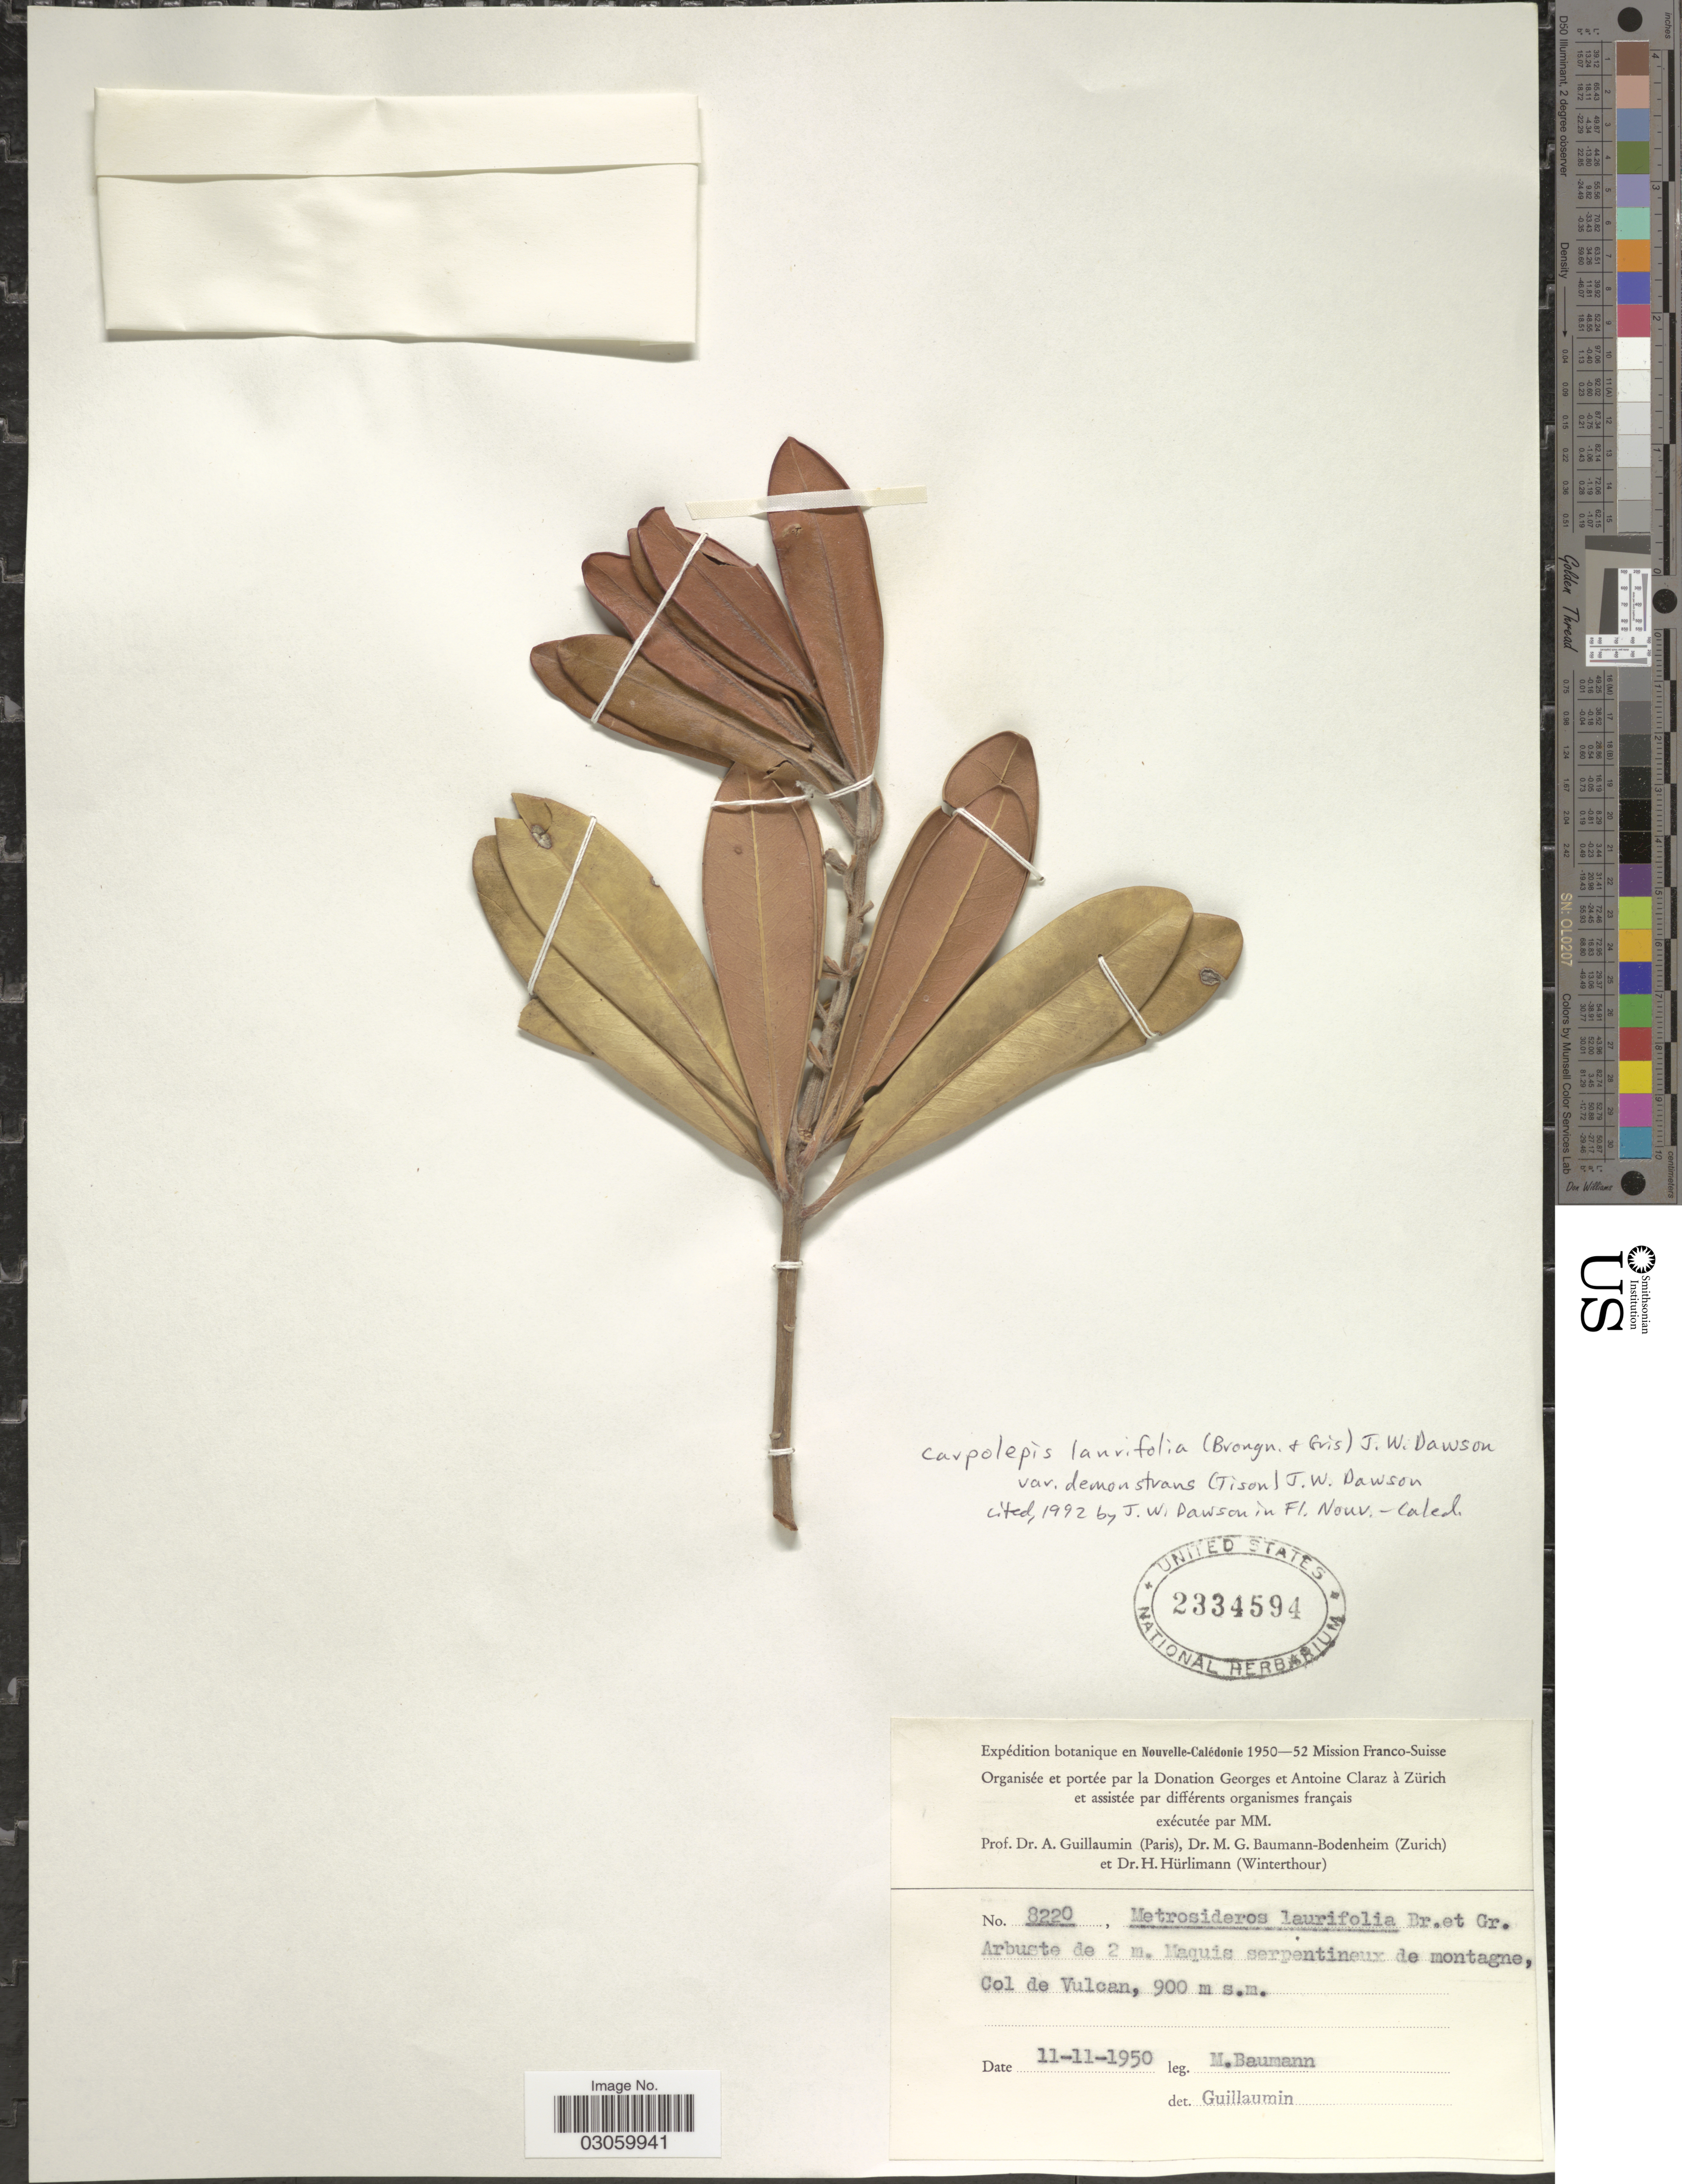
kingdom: Plantae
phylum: Tracheophyta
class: Magnoliopsida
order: Myrtales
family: Myrtaceae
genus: Metrosideros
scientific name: Metrosideros laurifolia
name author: Brongn. & Gris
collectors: M. G. Baumann-Bodenheim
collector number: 8220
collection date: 1950-11-11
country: New Caledonia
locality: Col de Vulcan.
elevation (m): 900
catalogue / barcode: US 2334594